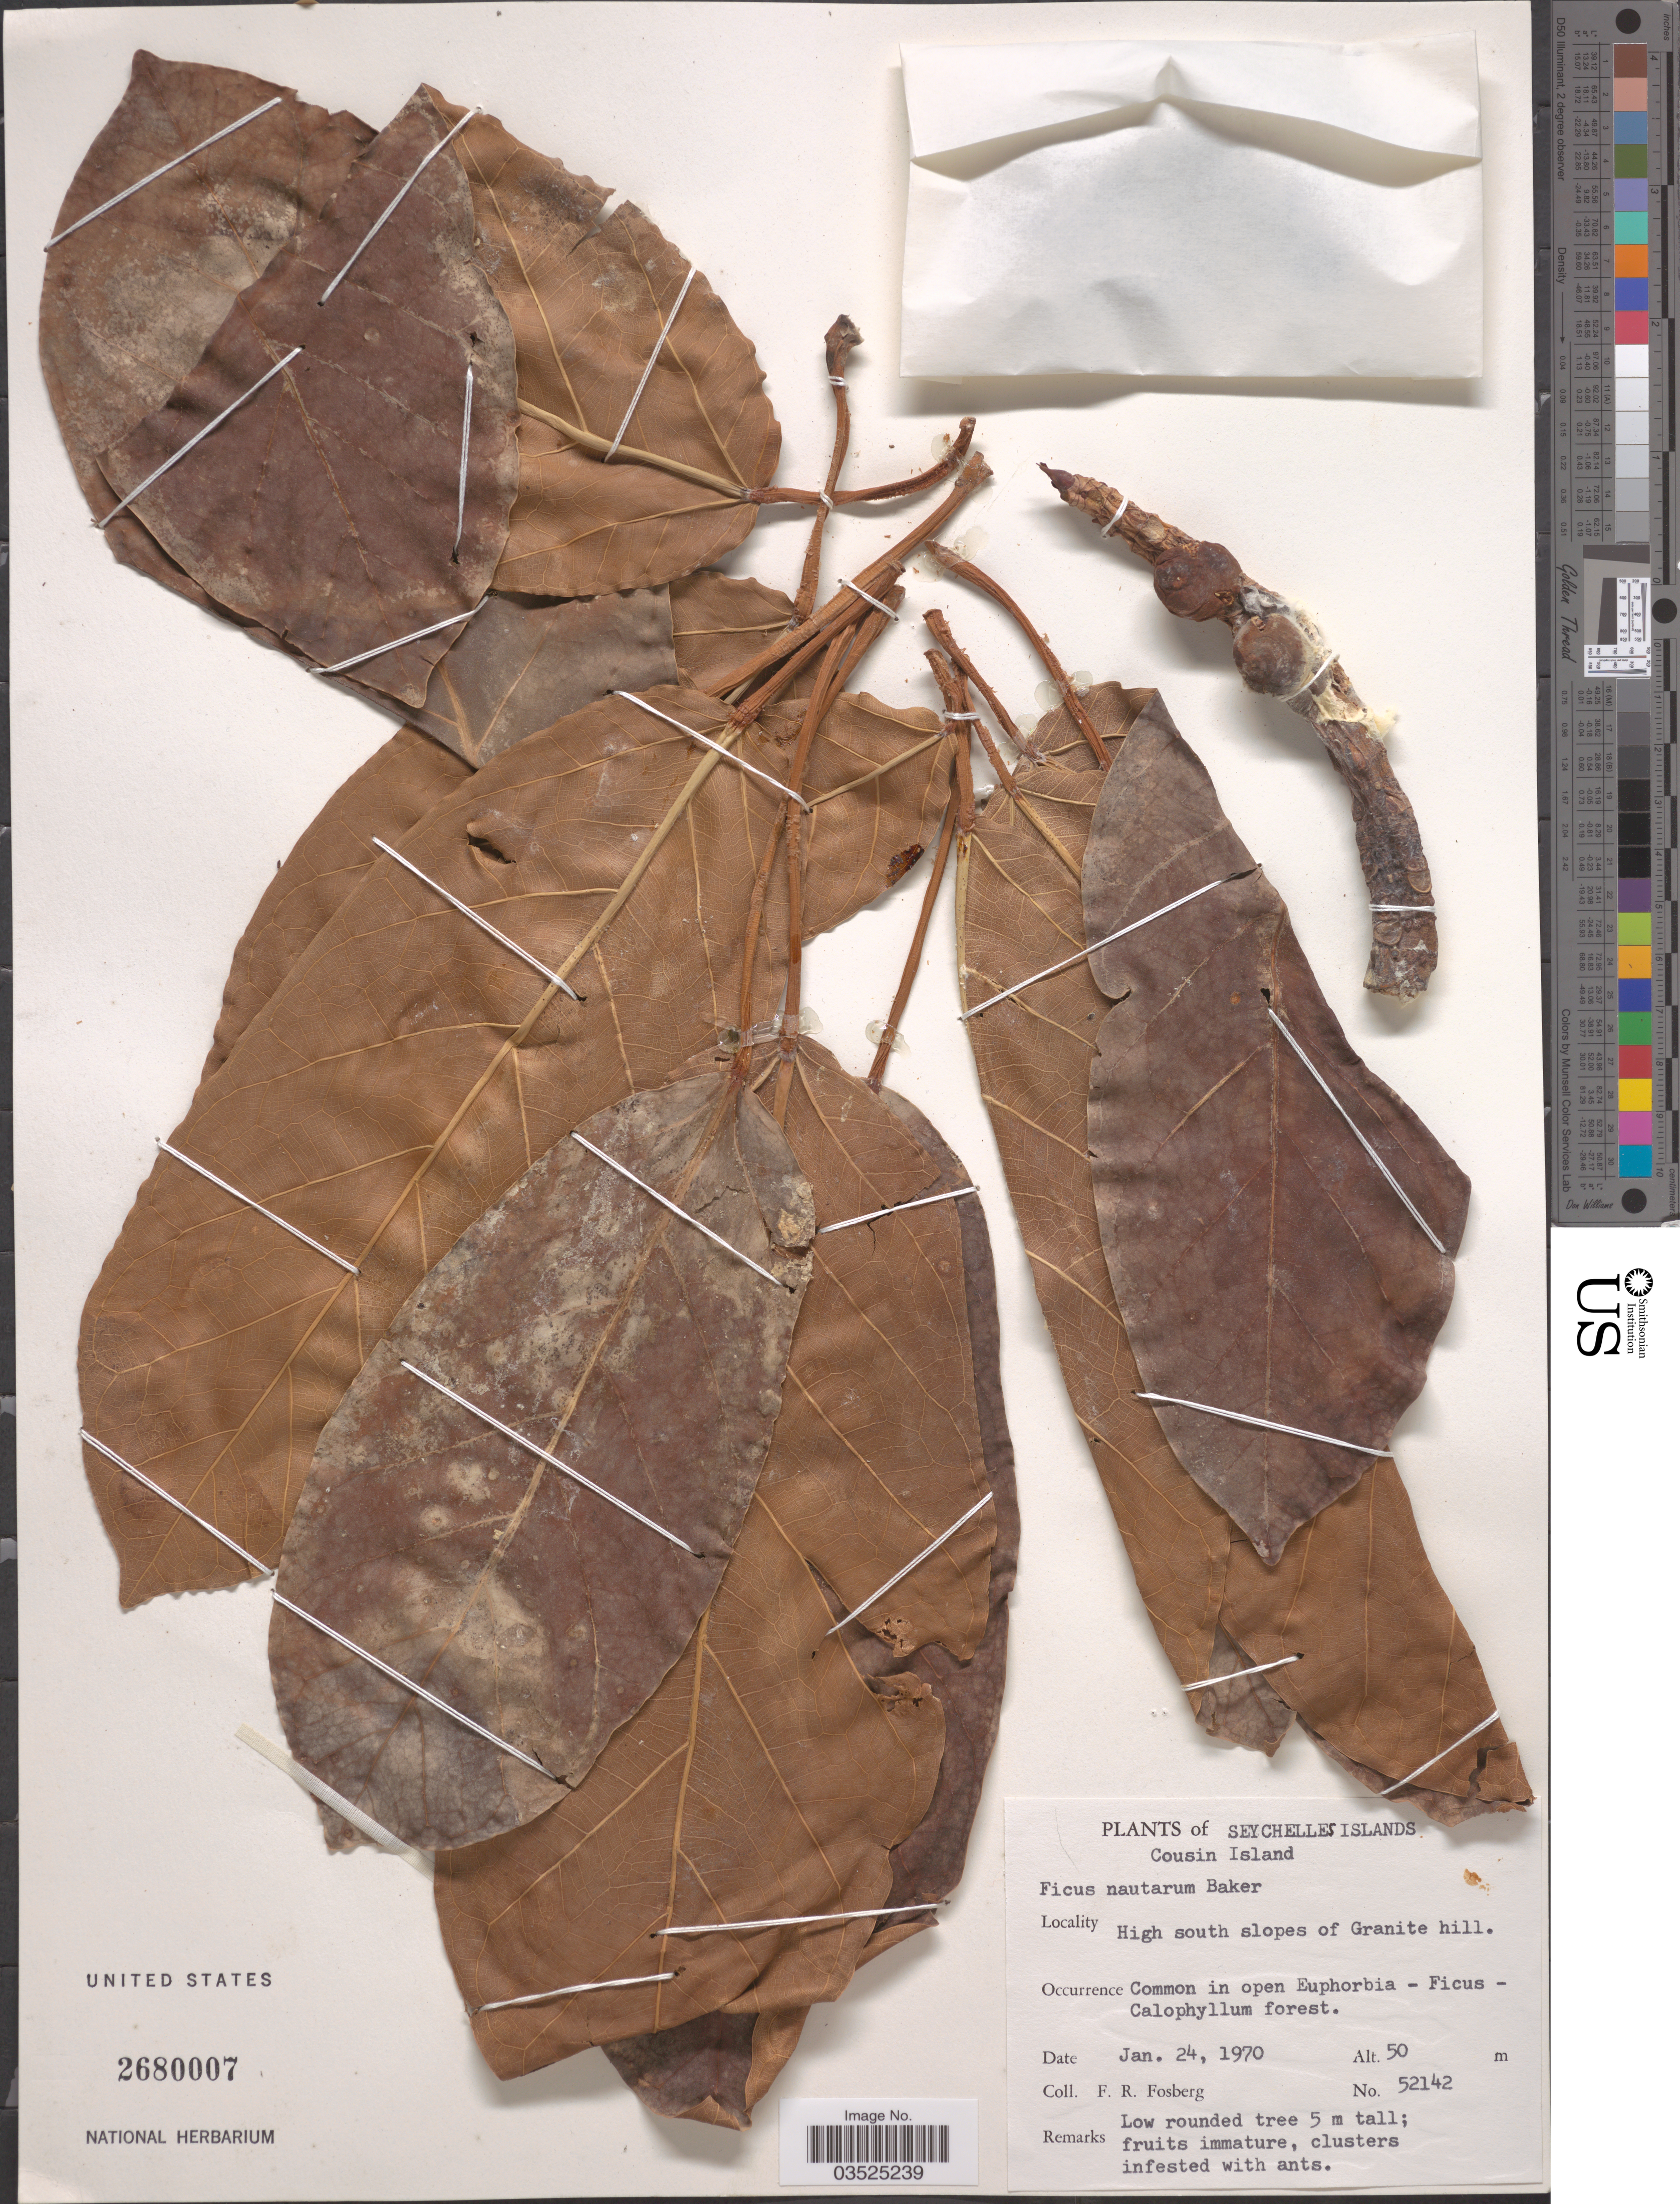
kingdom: Plantae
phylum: Tracheophyta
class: Magnoliopsida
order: Rosales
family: Moraceae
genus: Ficus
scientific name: Ficus lutea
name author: Vahl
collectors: F. R. Fosberg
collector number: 52142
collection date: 1970-01-24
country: Seychelles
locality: Cousin Island. High south slopes of Granite hill.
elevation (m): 50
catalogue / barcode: US 2680007